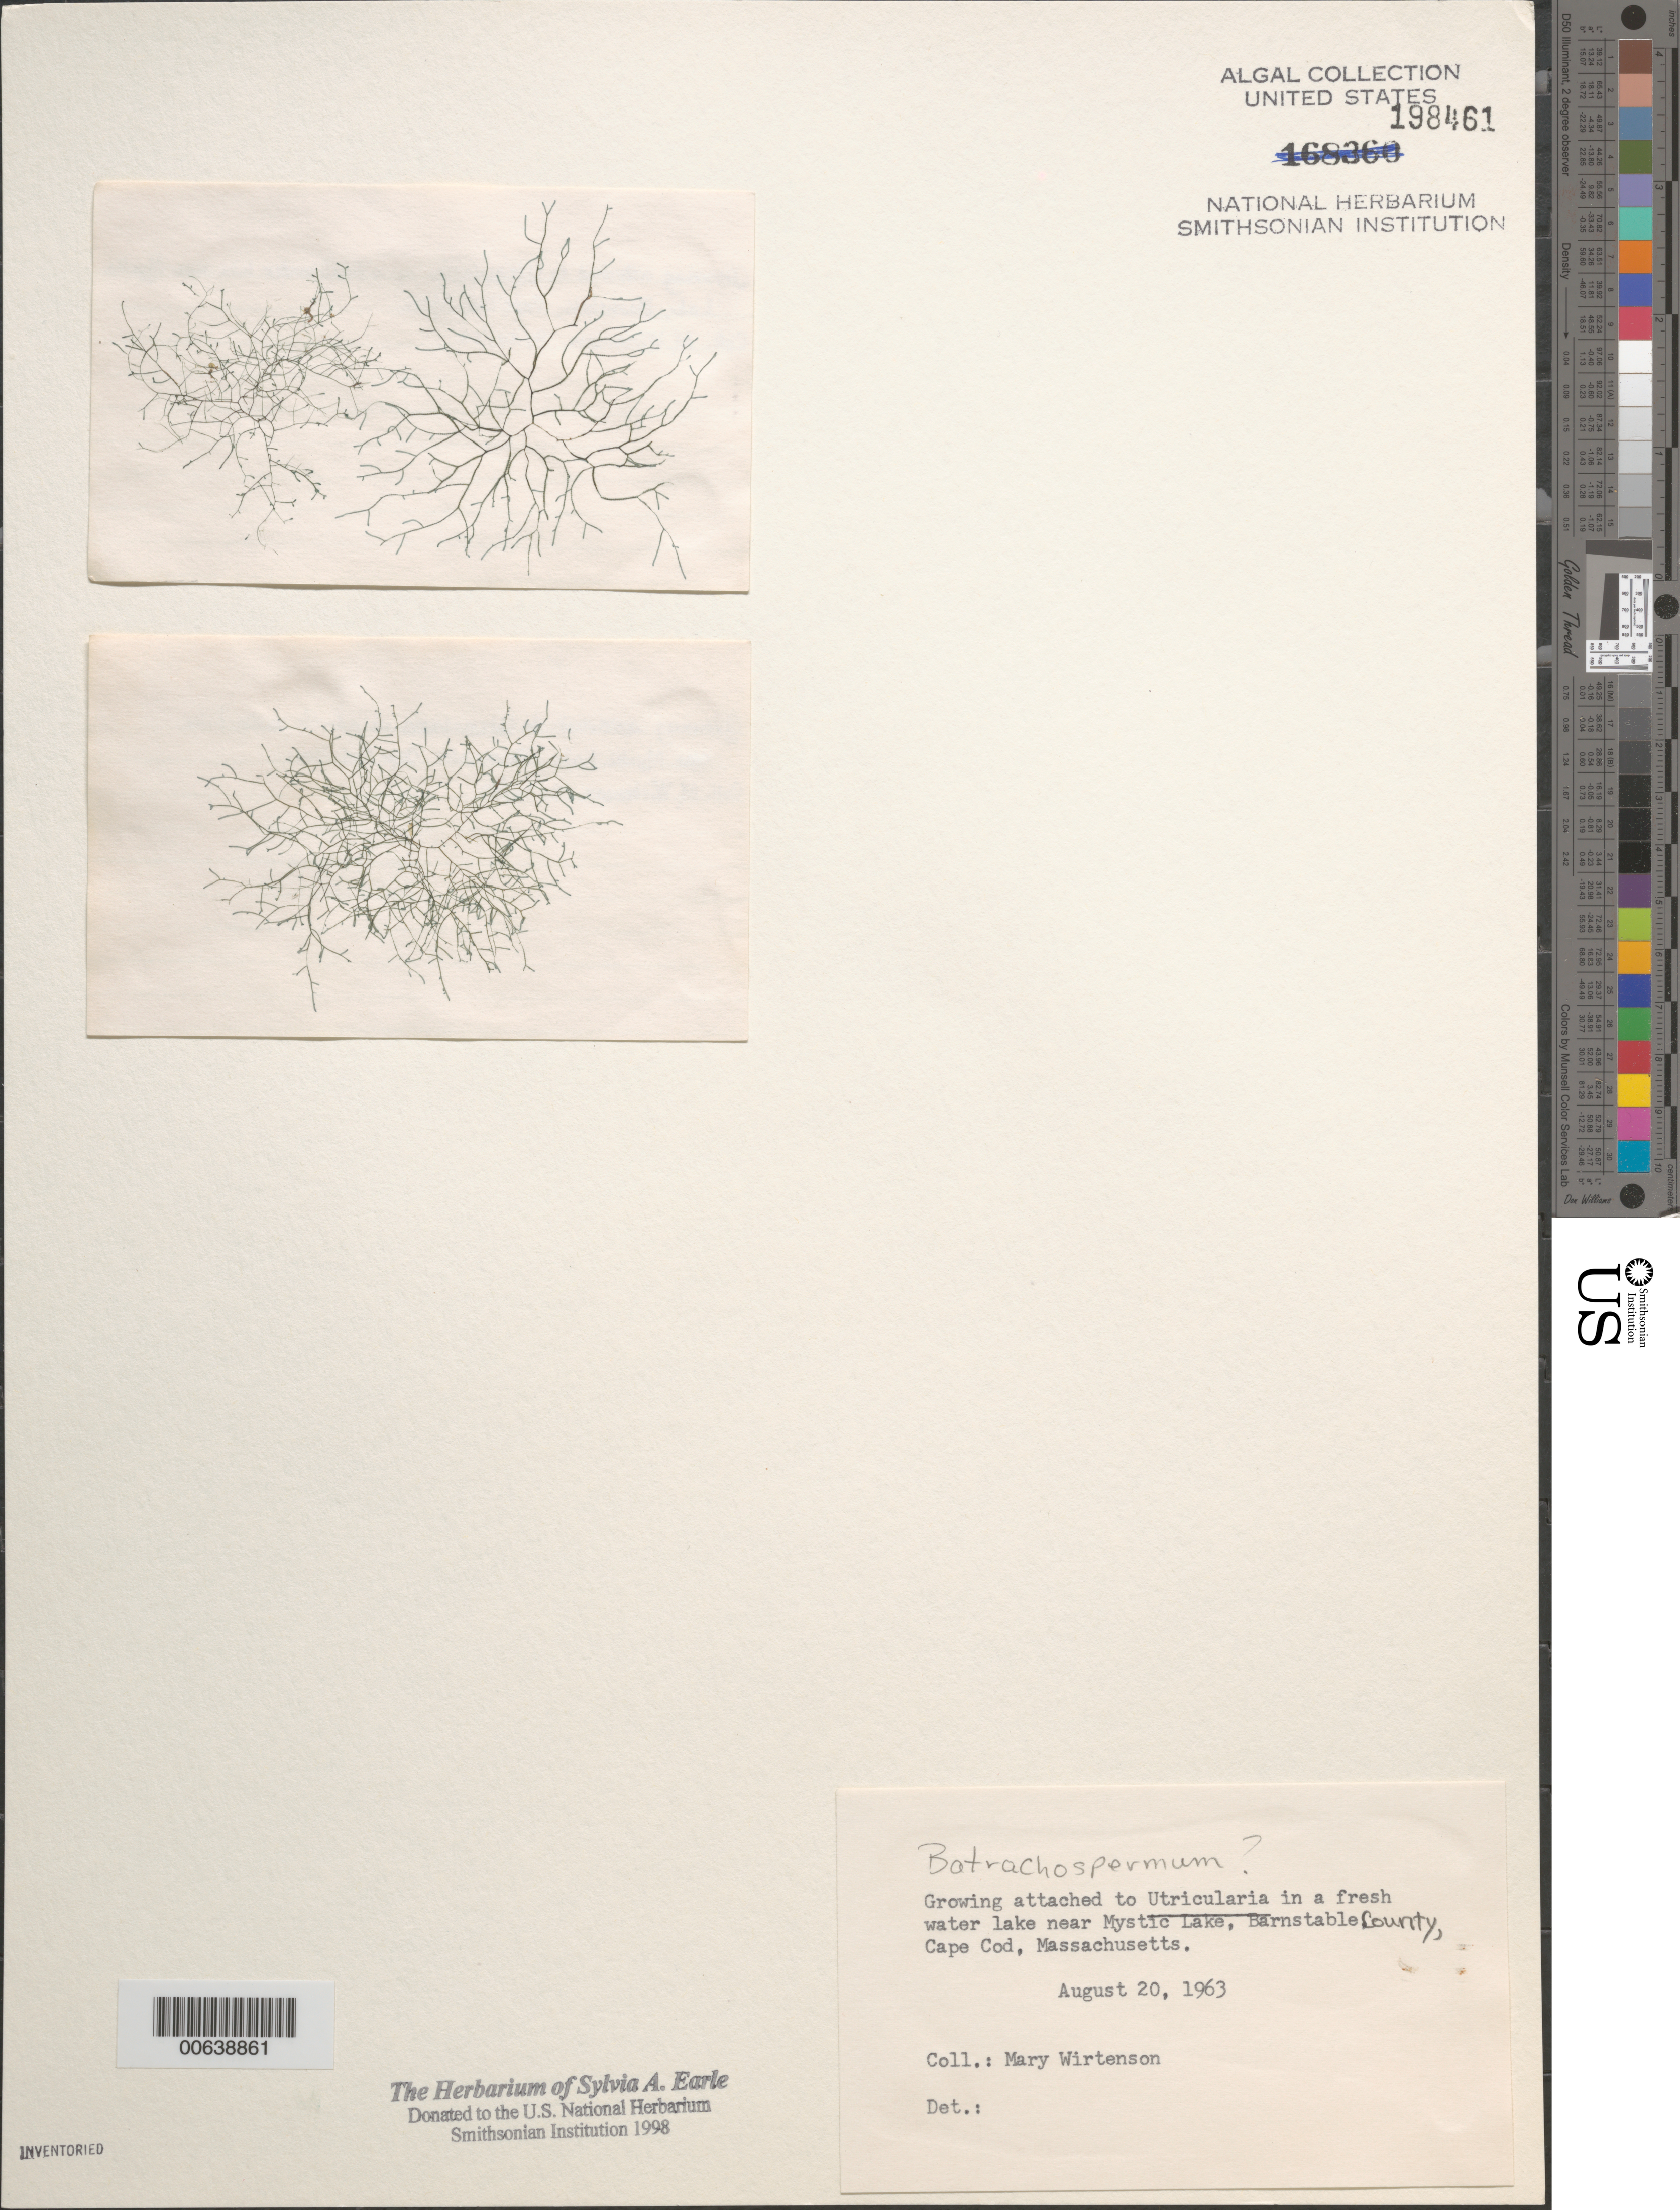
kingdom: Plantae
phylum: Rhodophyta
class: Florideophyceae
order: Batrachospermales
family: Batrachospermaceae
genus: Batrachospermum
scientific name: Batrachospermum sp.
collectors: M. Wirtenson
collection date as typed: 20 Aug 1963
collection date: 1963-08-20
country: United States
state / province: Massachusetts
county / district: Barnstable County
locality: Cape Cod, near Mystic Lake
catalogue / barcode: US 198461